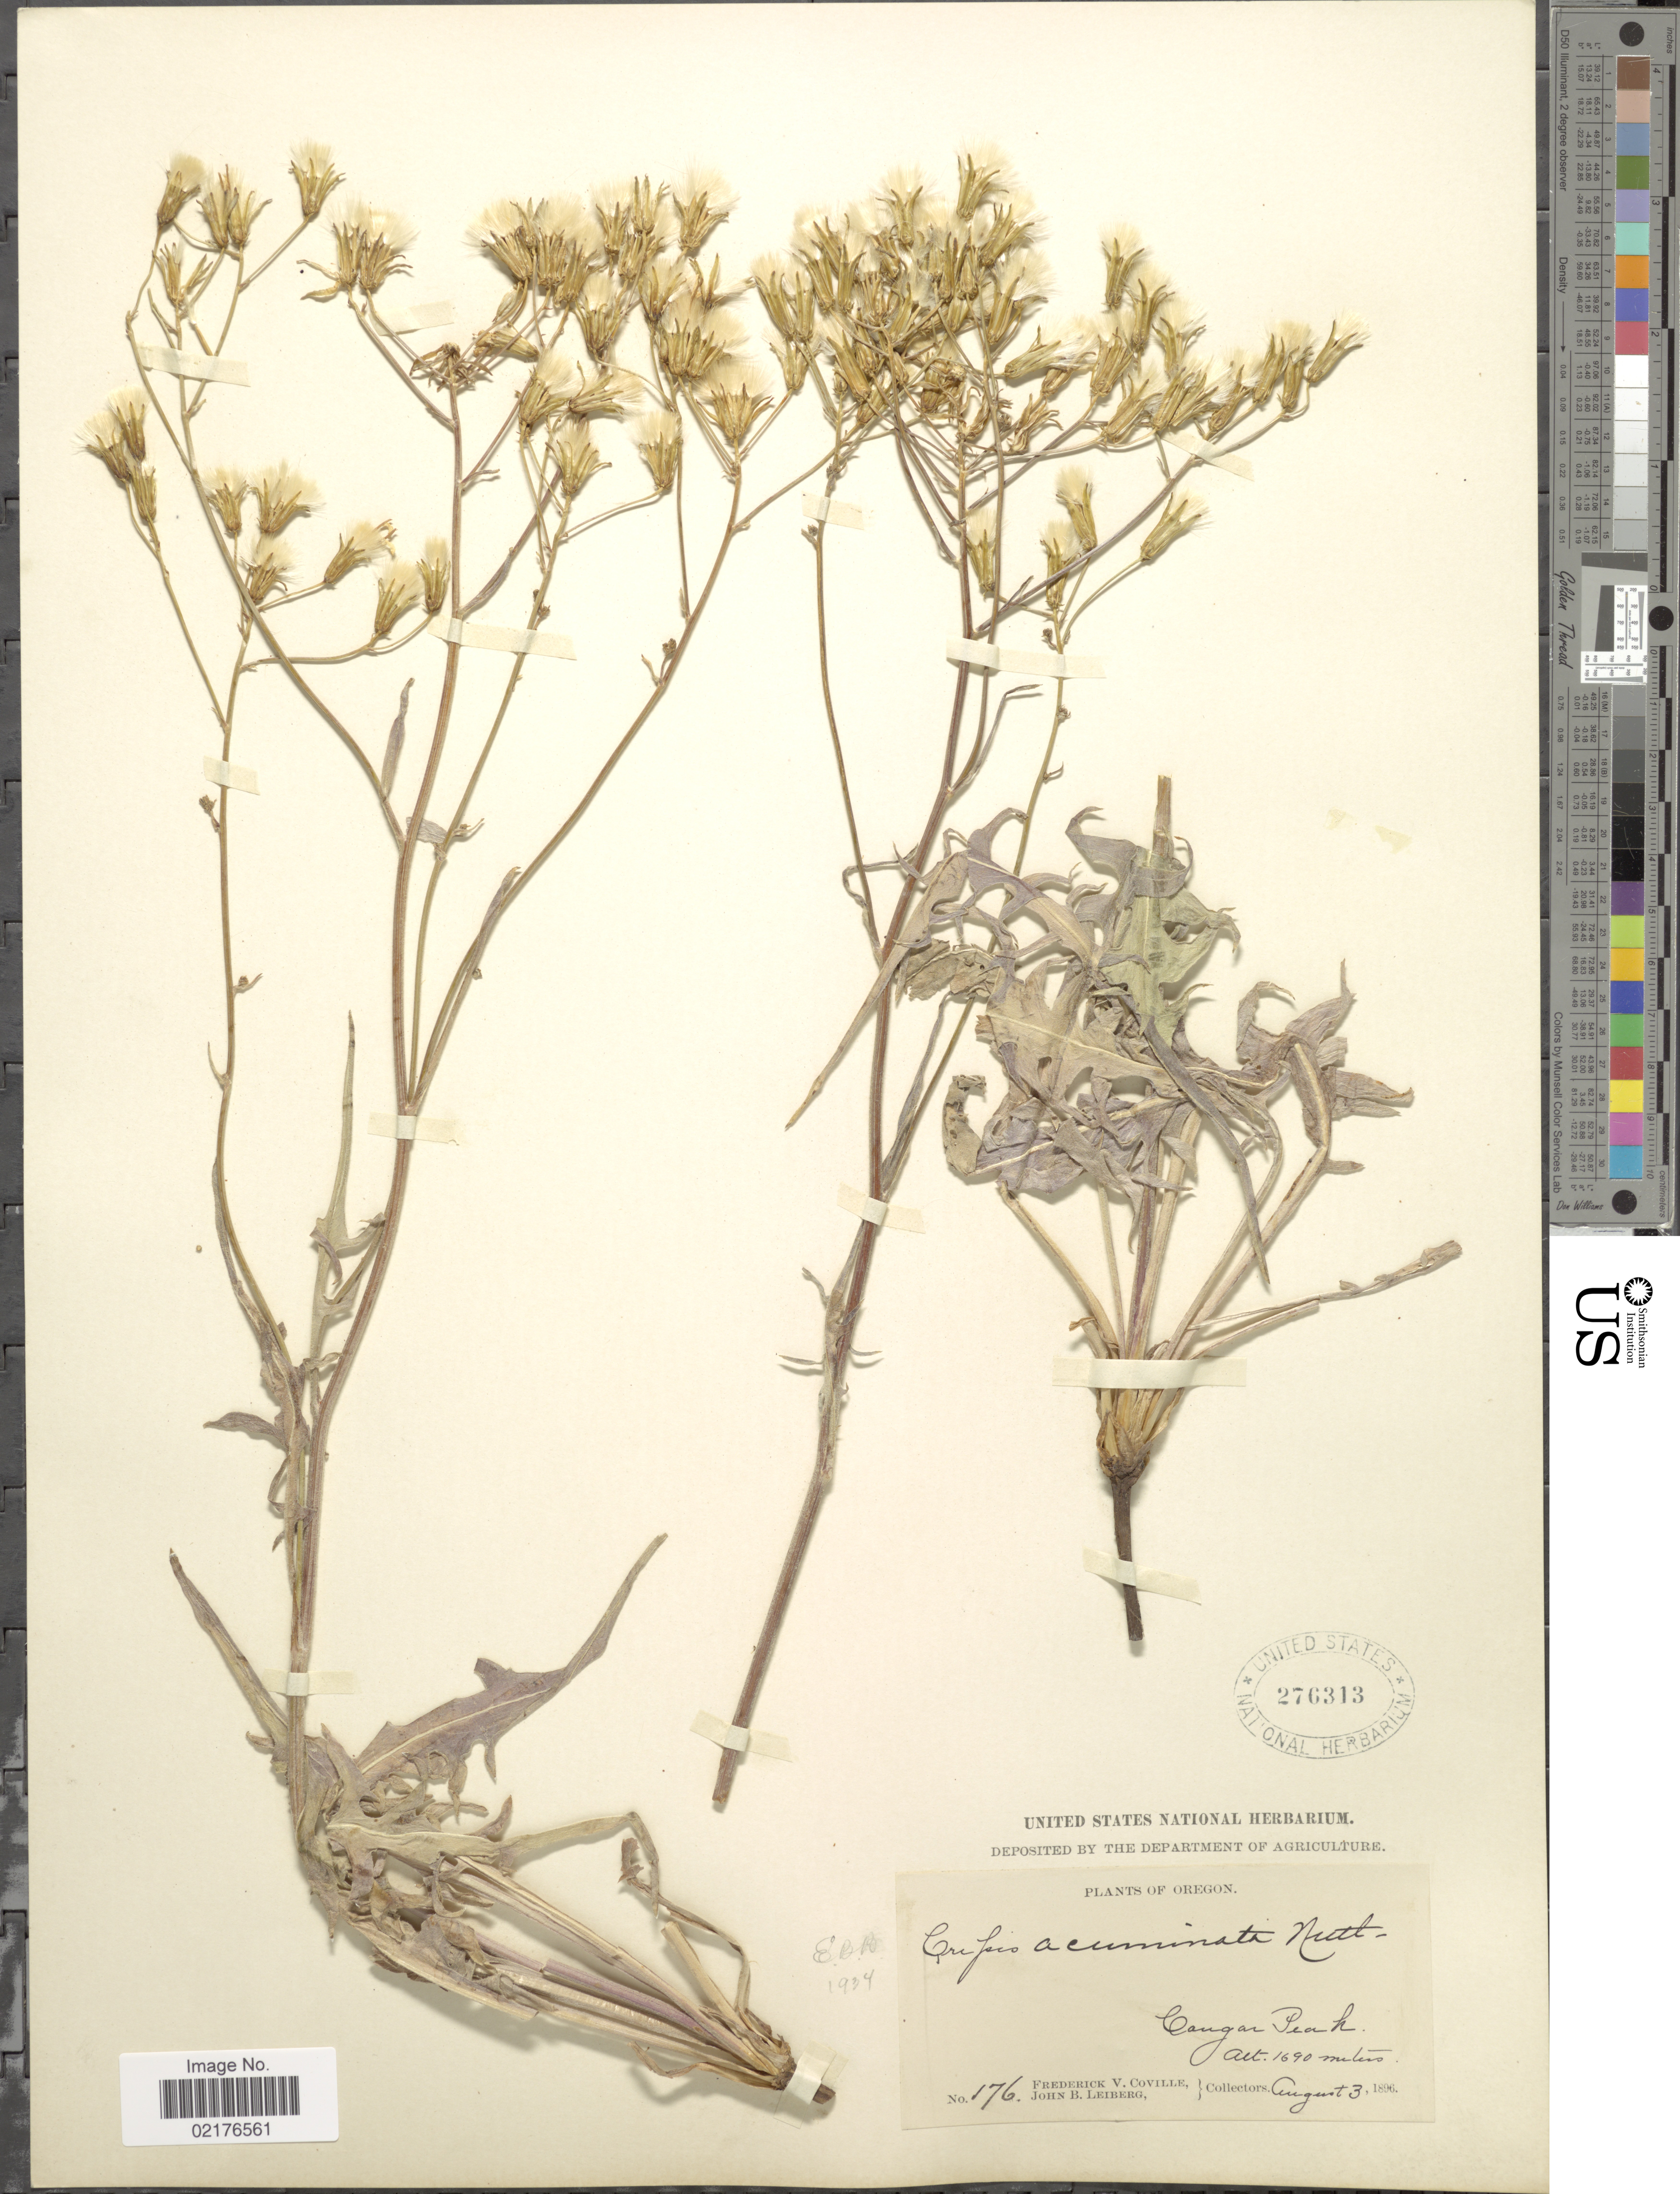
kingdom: Plantae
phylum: Tracheophyta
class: Magnoliopsida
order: Asterales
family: Asteraceae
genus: Crepis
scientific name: Crepis acuminata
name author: Nutt.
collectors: F. V. Coville & J. B. Leiberg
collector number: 176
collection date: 1896-08-13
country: United States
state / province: Oregon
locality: Cangar Peak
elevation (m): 1690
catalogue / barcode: US 276313